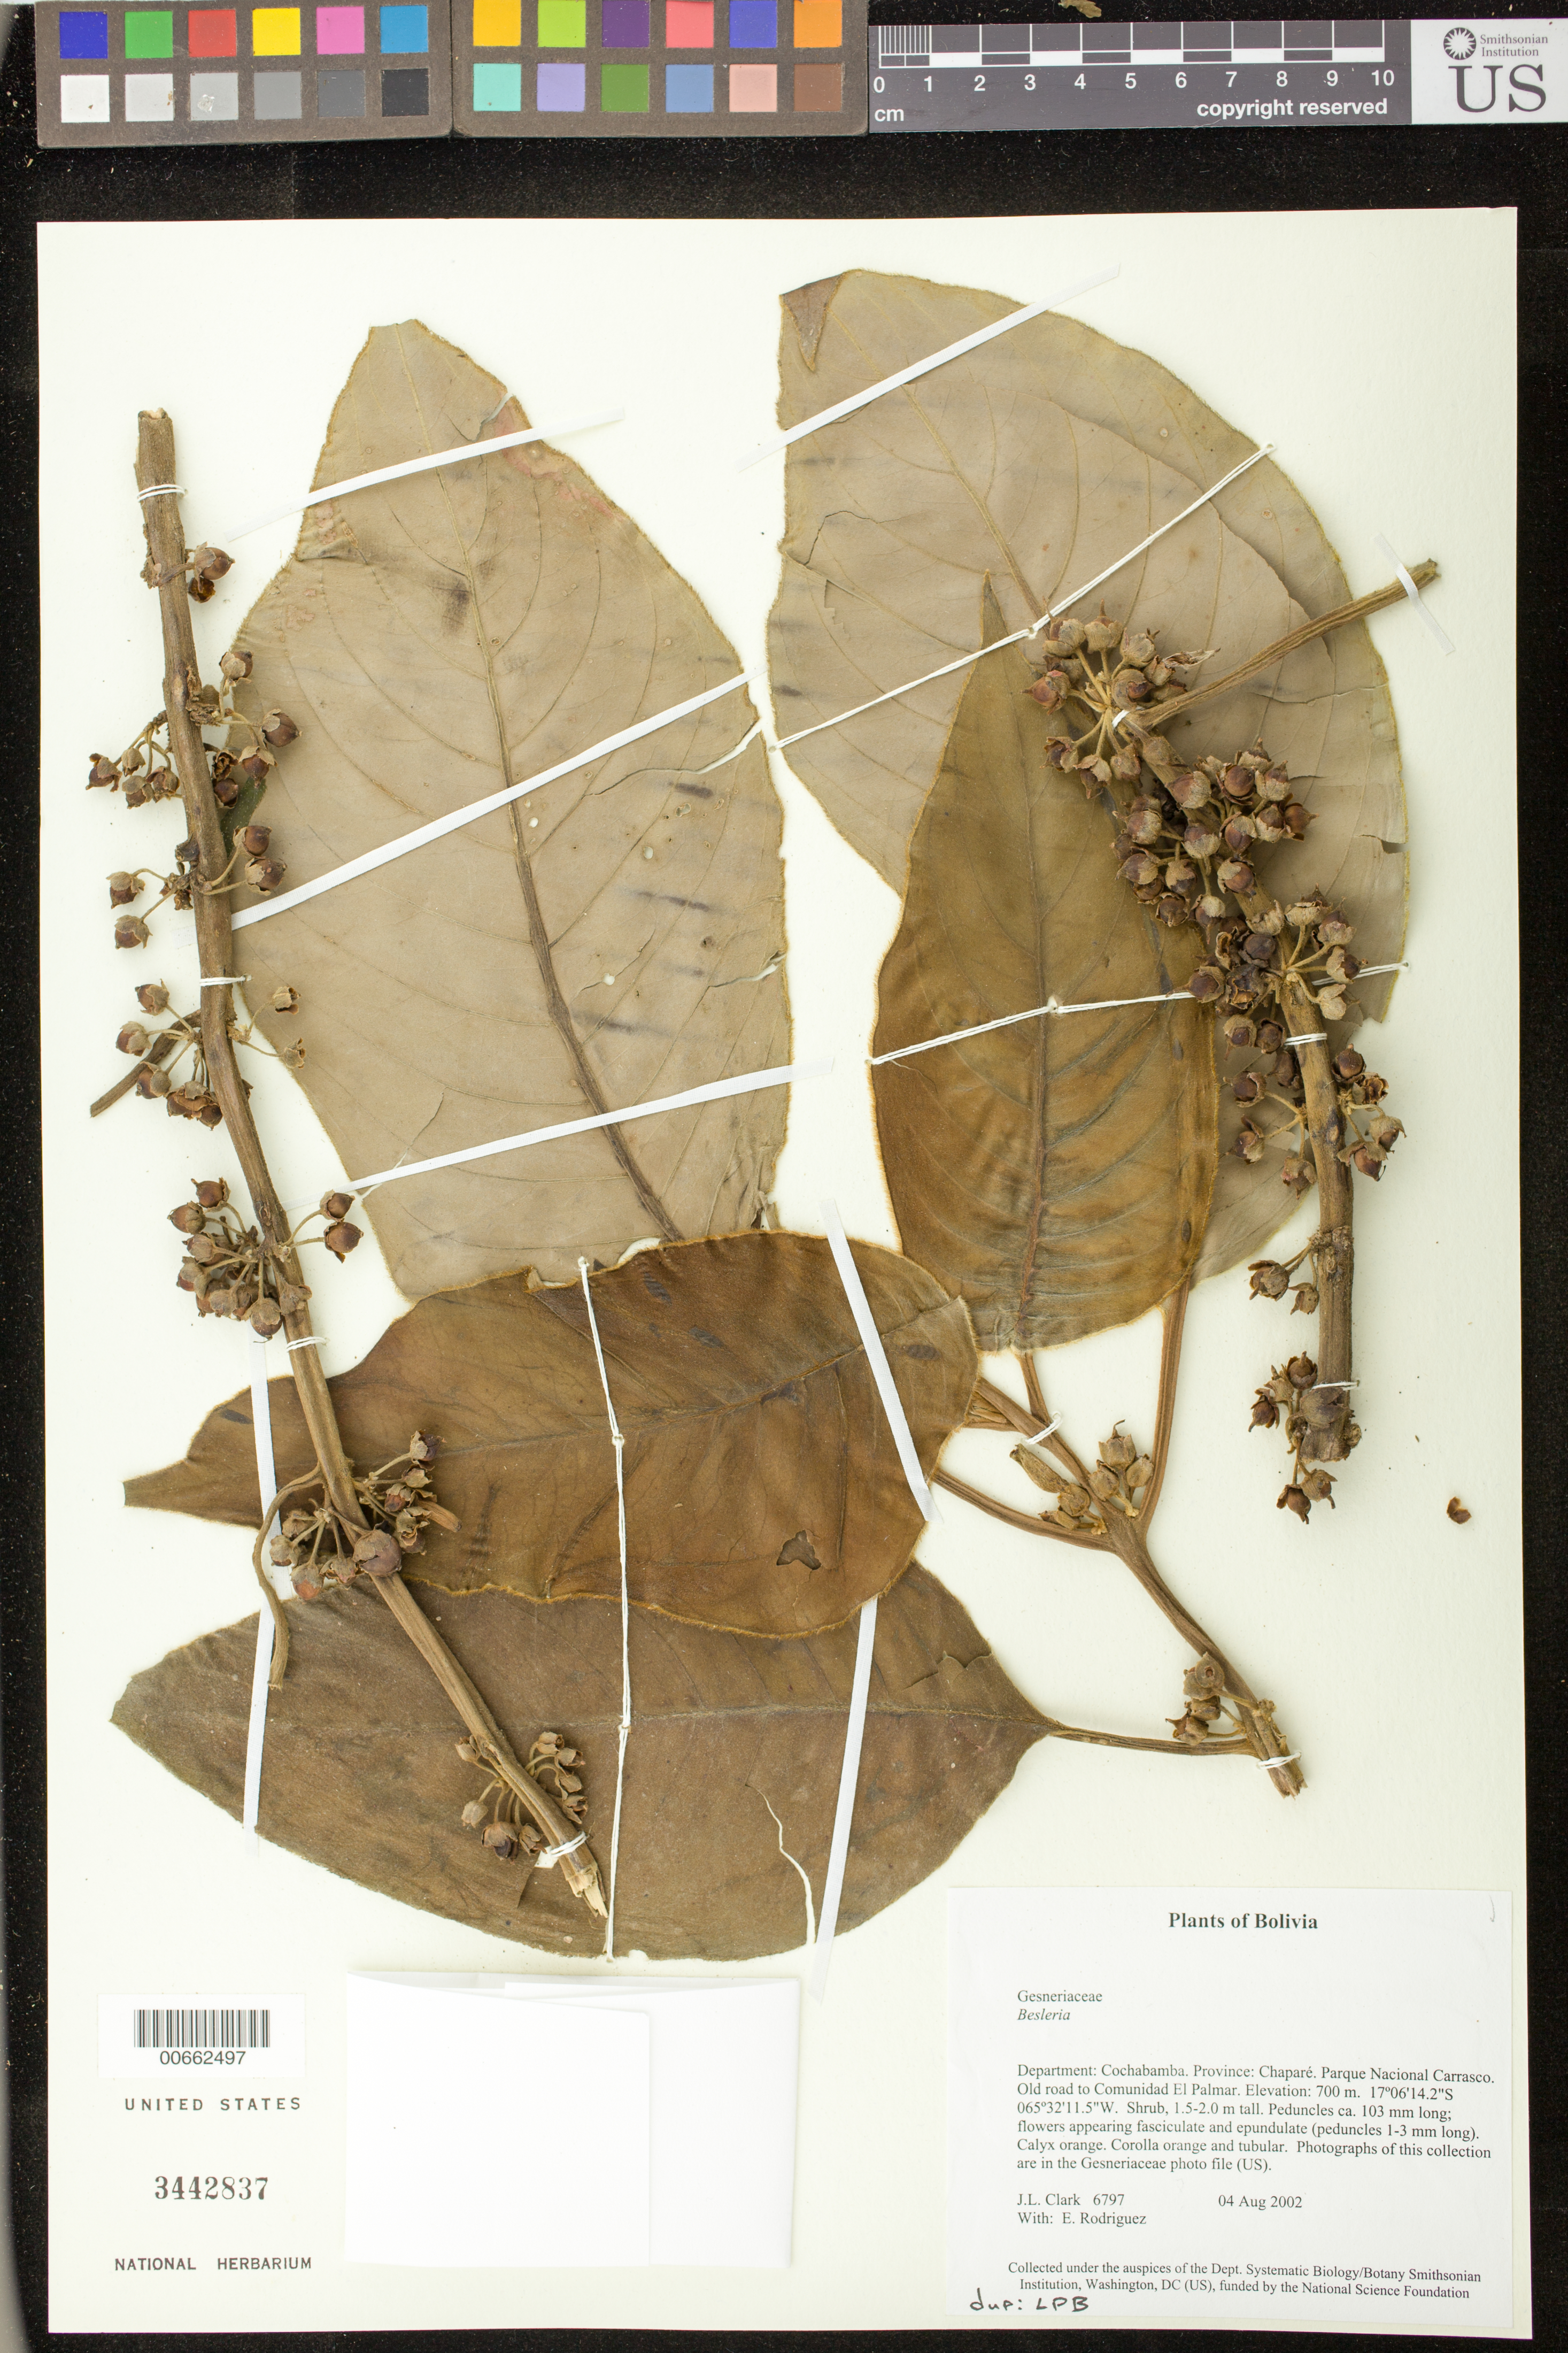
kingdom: Plantae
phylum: Tracheophyta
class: Magnoliopsida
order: Lamiales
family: Gesneriaceae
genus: Besleria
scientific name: Besleria sp.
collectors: J. L. Clark & E. Rodriguez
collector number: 6797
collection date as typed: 04 Aug 2002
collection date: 2002-08-04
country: Bolivia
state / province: Cochabamba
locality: Chaparé, Parque Nacional Carrasco. Old road to Comunidad El Palmar.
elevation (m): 700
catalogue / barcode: US 3442837